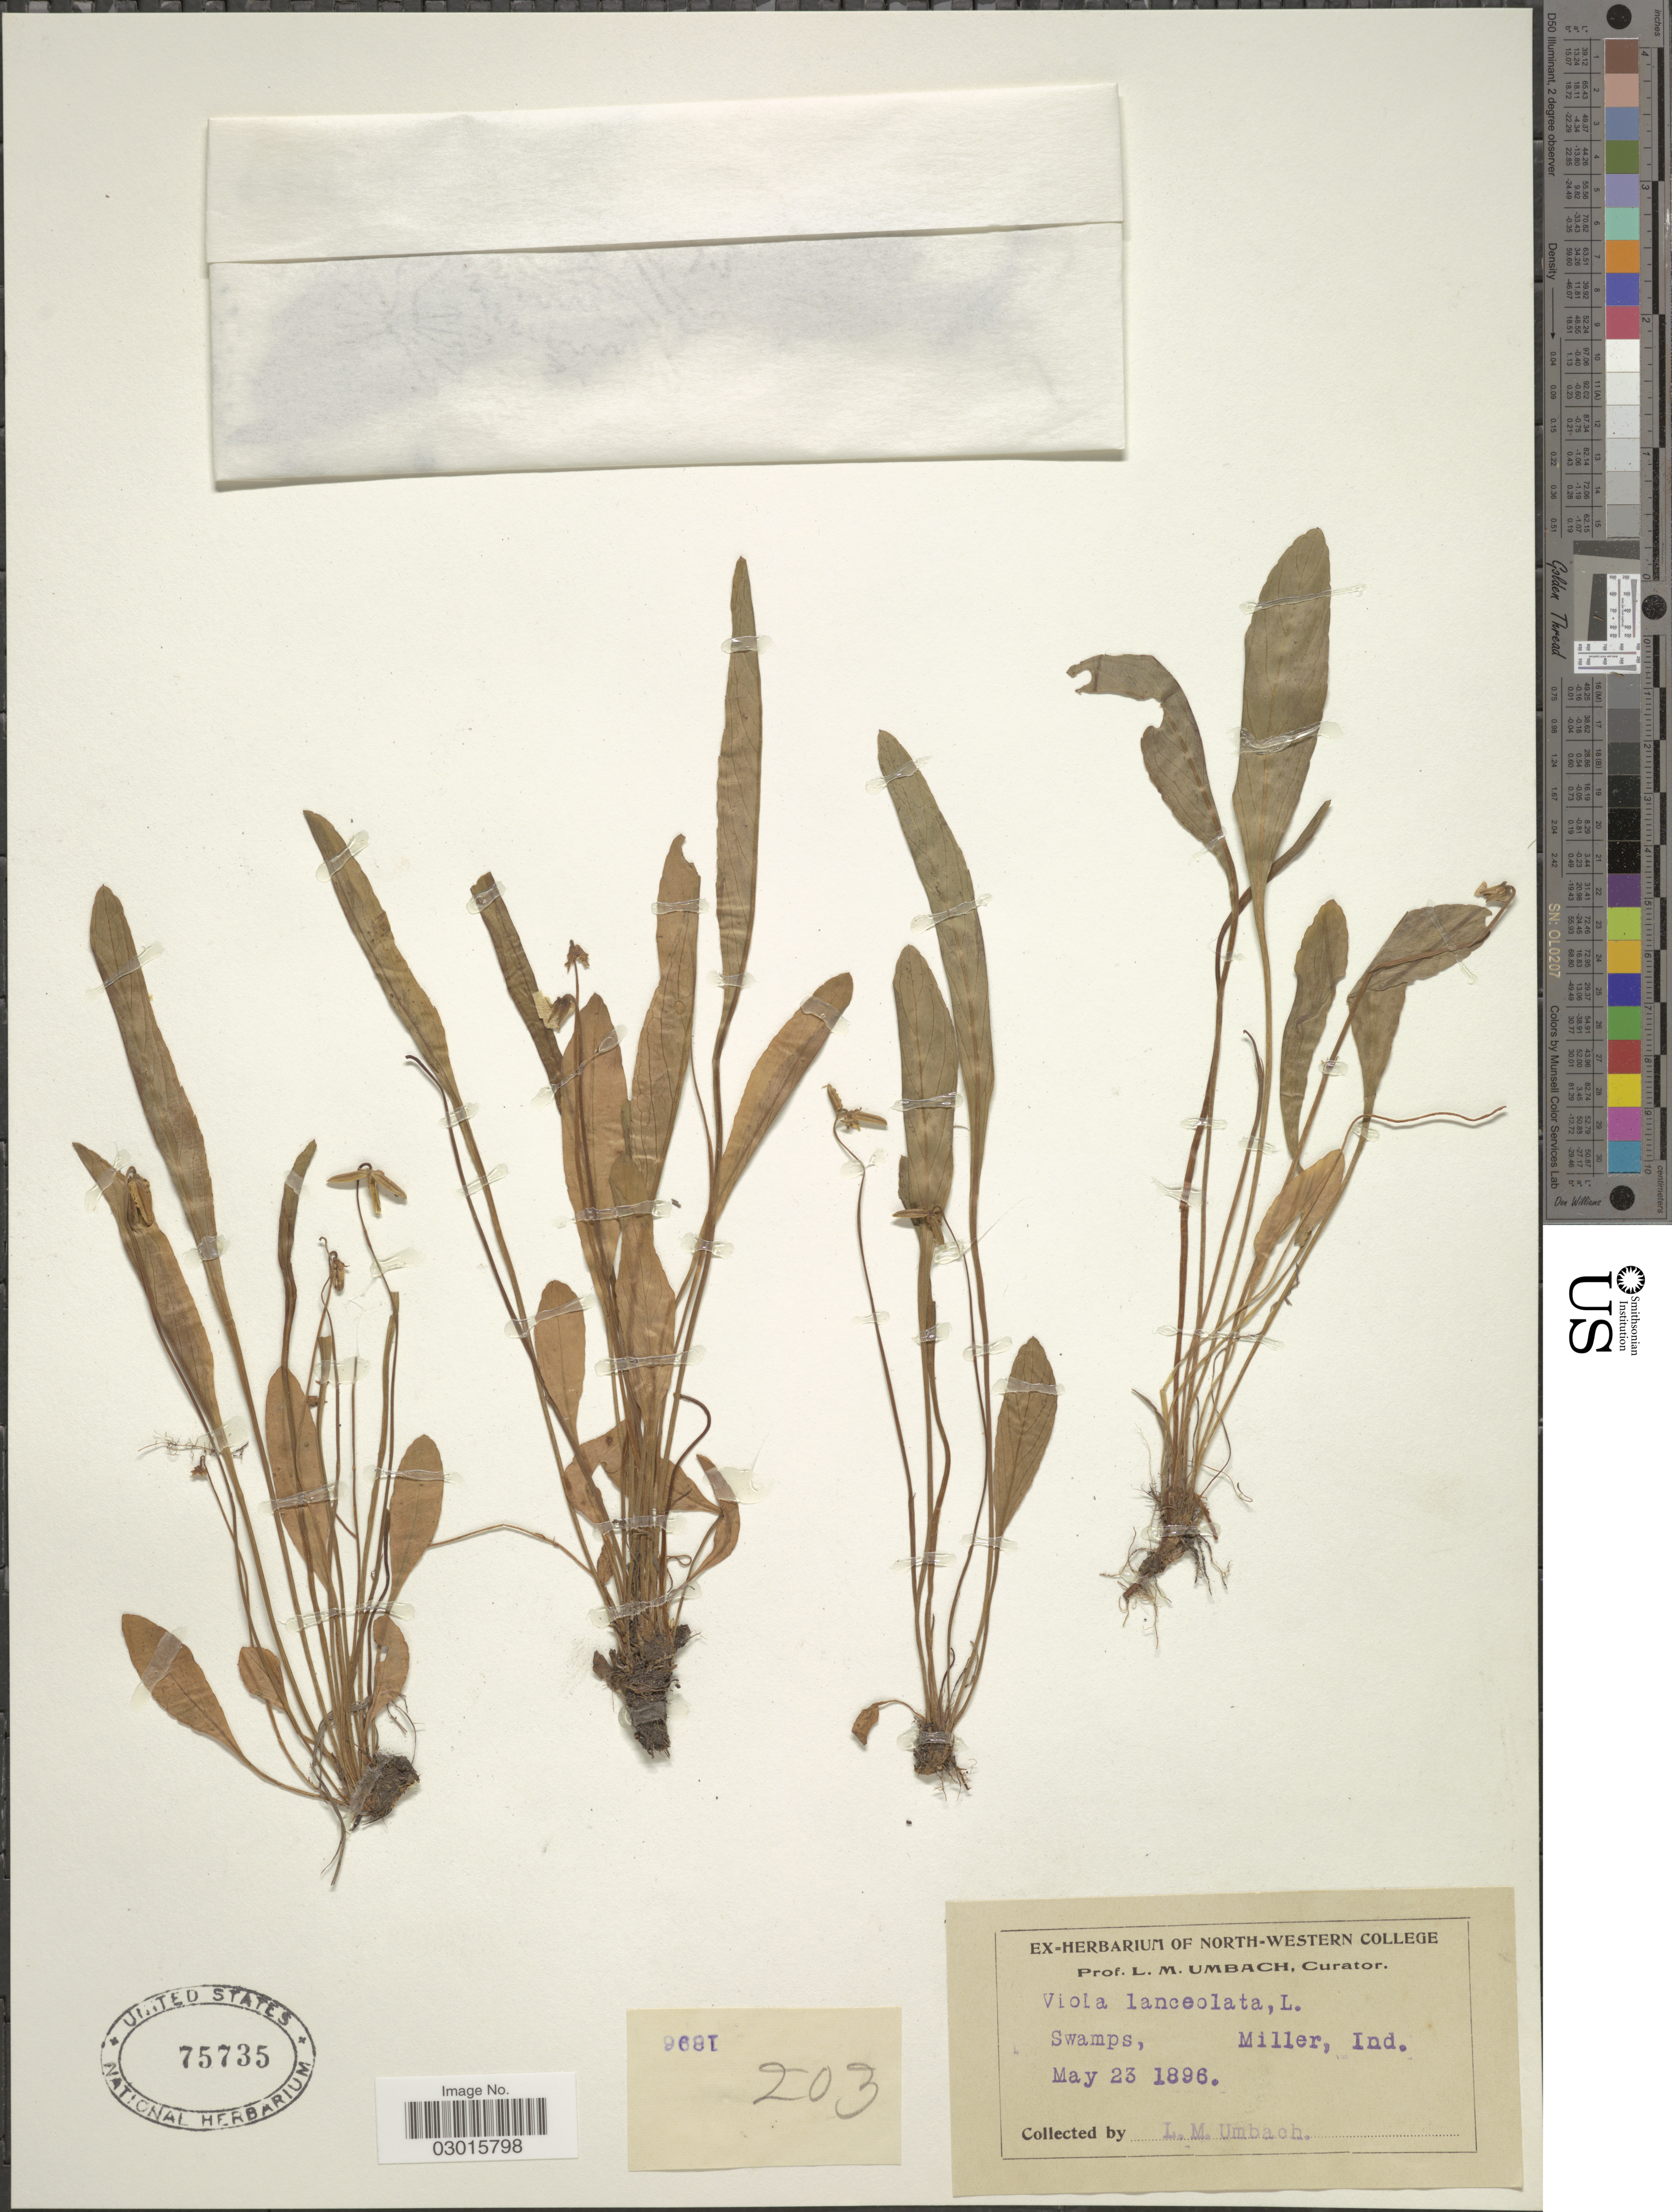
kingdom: Plantae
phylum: Tracheophyta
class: Magnoliopsida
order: Malpighiales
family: Violaceae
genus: Viola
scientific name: Viola lanceolata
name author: L.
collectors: L. M. Umbach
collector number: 203?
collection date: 1896-05-23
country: United States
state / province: Indiana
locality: Miller.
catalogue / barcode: US 75735